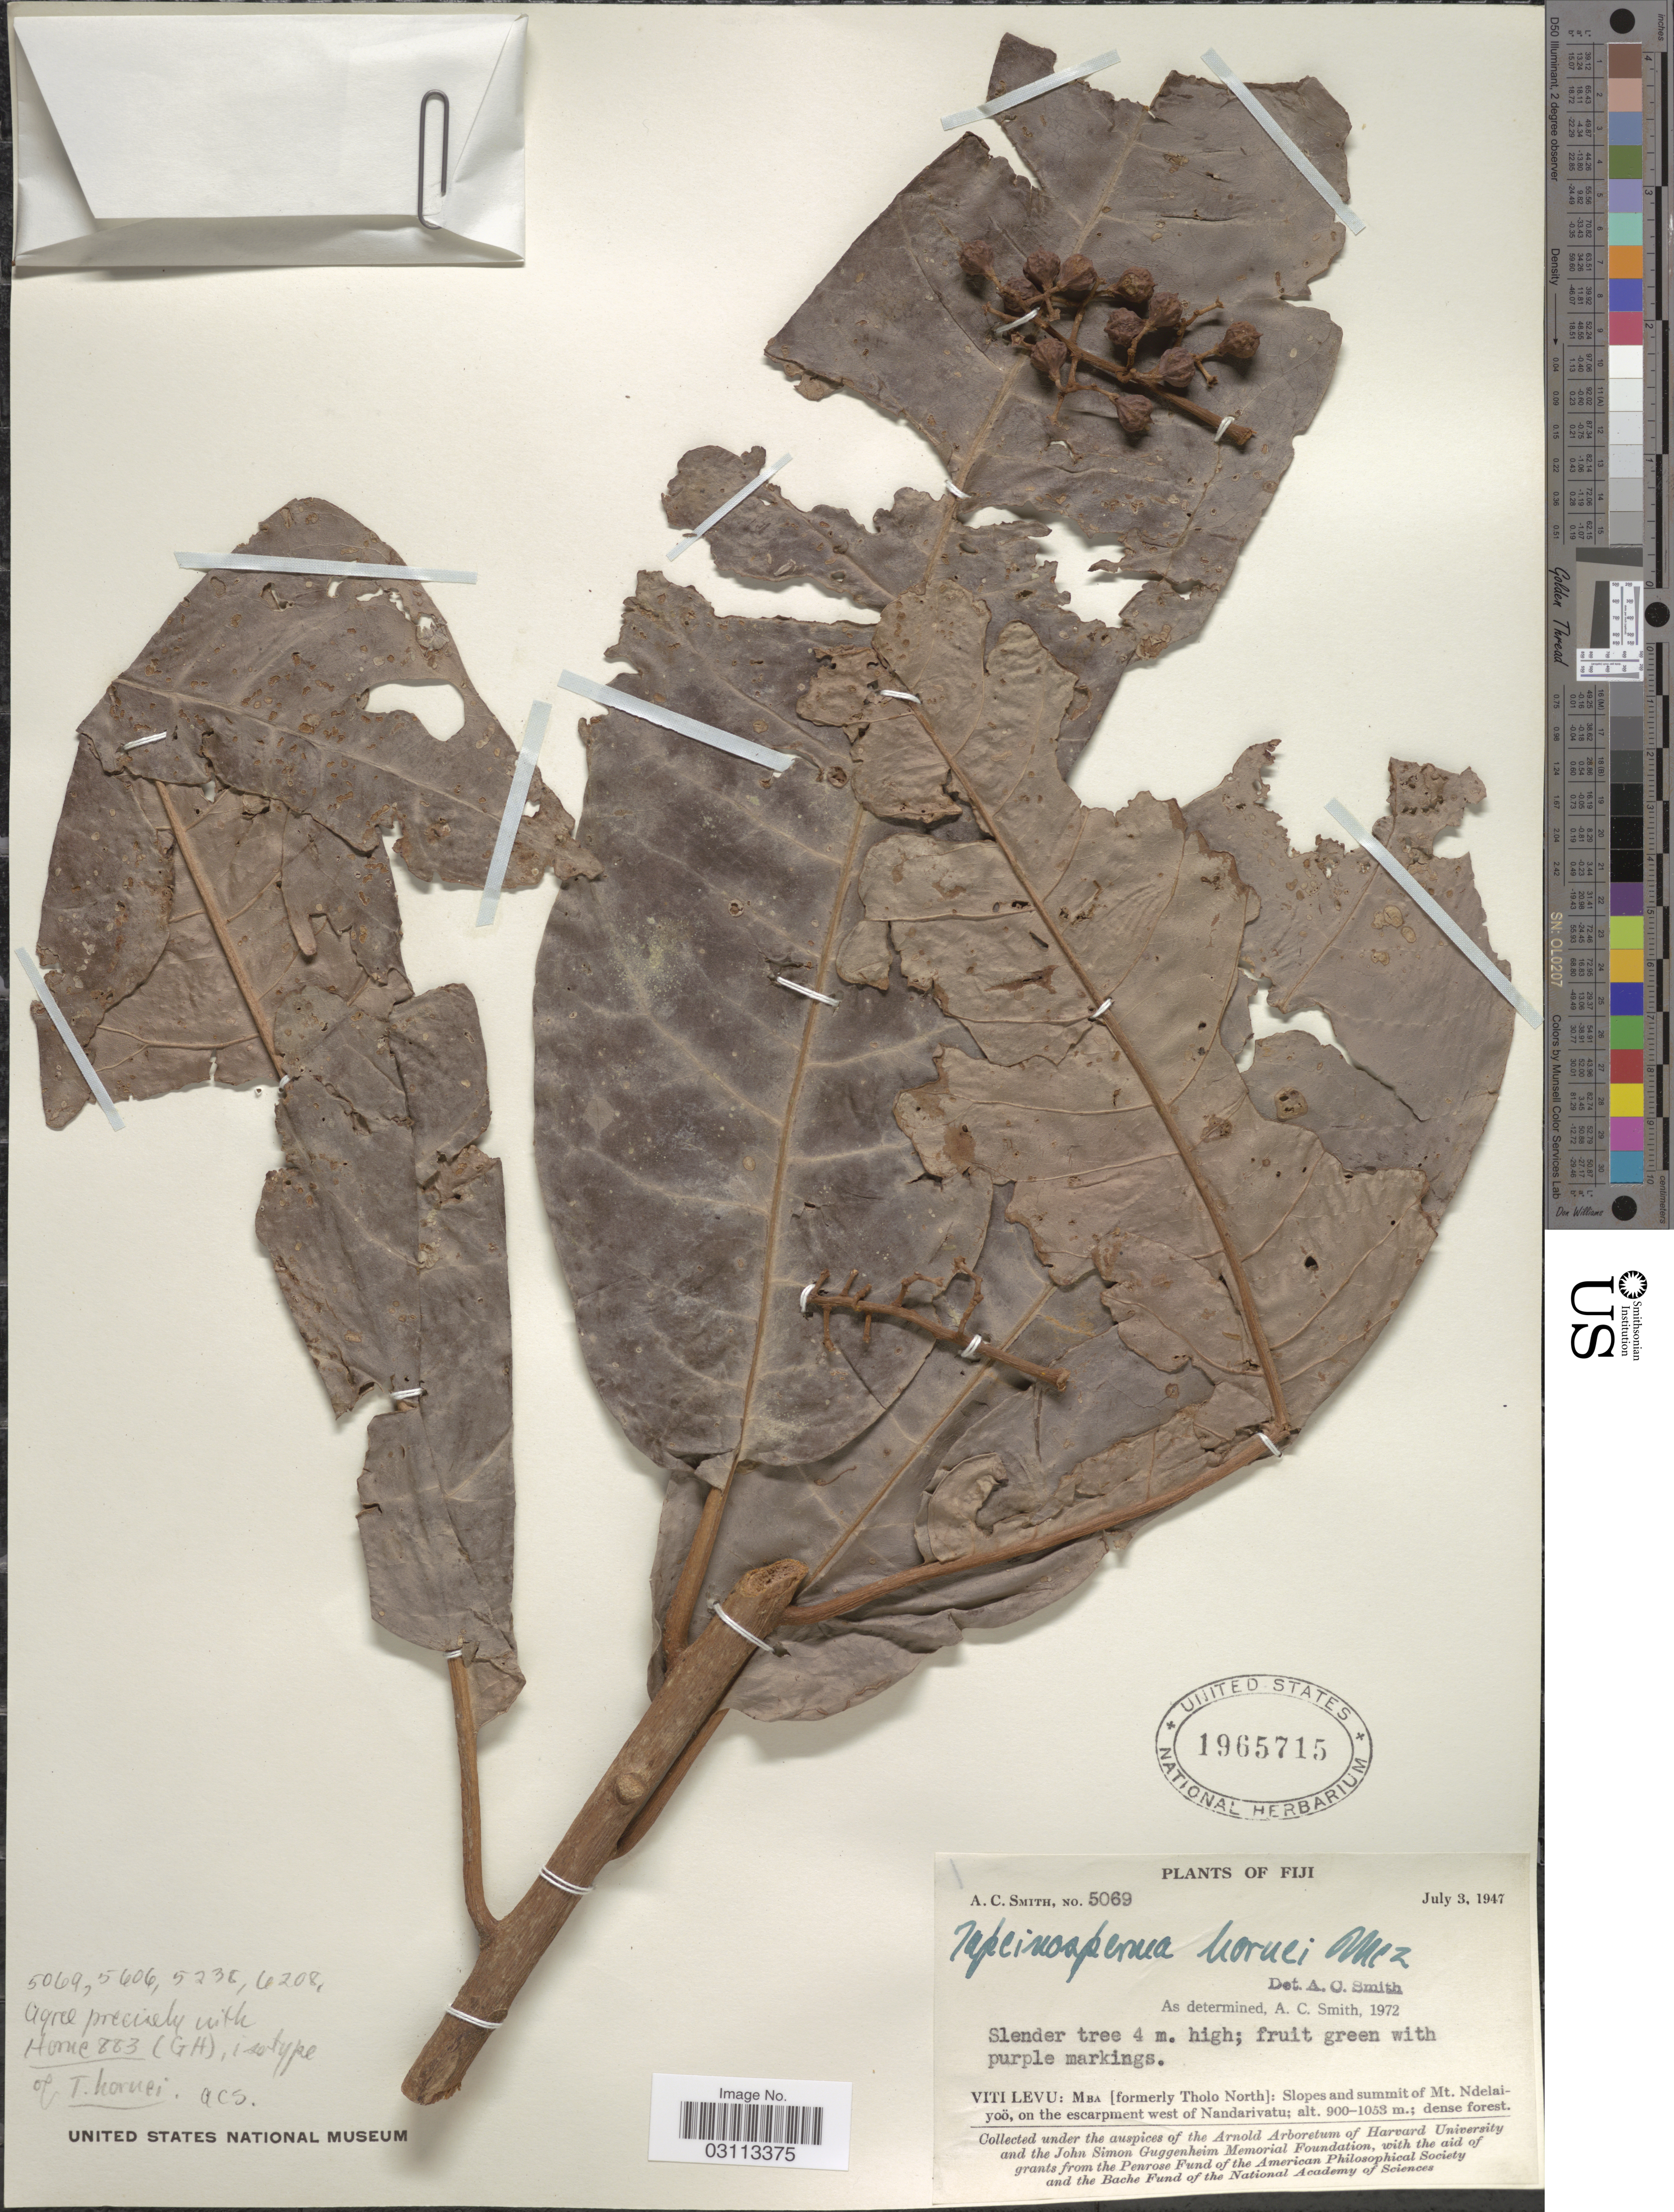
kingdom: Plantae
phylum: Tracheophyta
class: Magnoliopsida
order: Ericales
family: Primulaceae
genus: Tapeinosperma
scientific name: Tapeinosperma hornei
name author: Mez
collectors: A. C. Smith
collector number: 5069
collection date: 1947-07-03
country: Fiji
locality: Viti Levu: Mba [formerly Tholo North]: Slopes and summit of Mt. Ndelaiyoö, on the escarpment west of Nandarivatu.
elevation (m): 900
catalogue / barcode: US 1965715